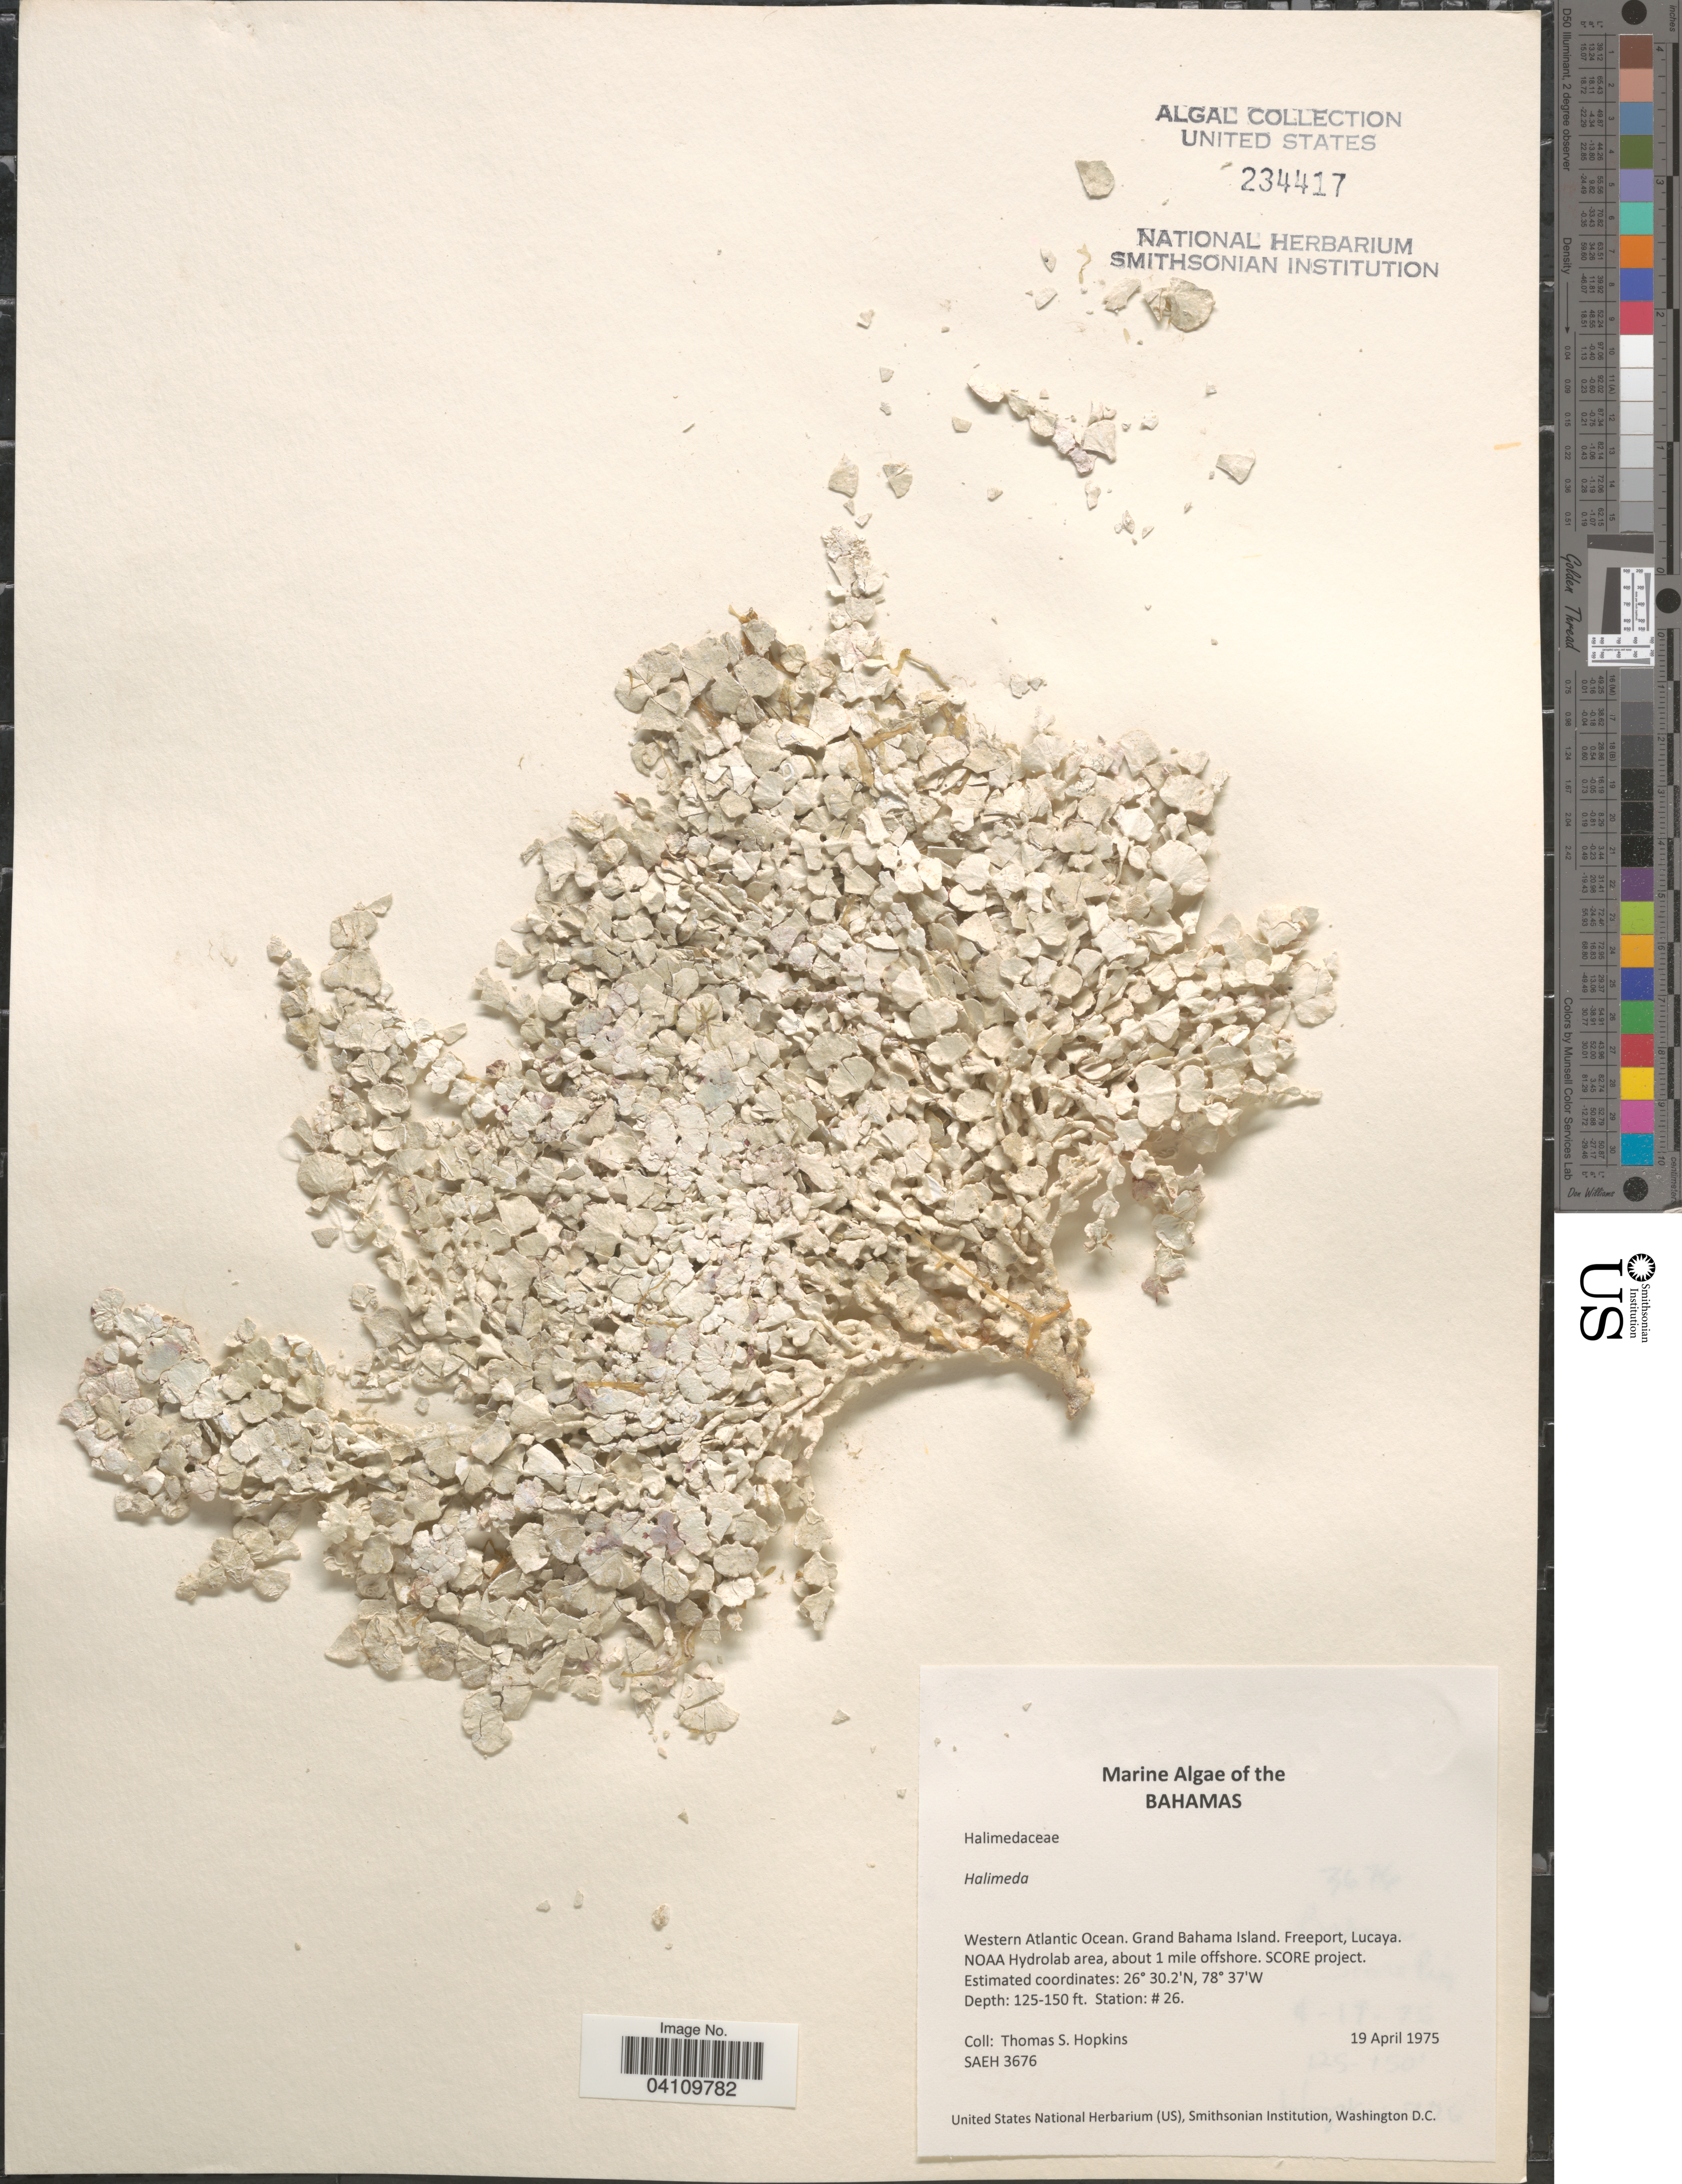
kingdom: Plantae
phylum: Chlorophyta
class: Ulvophyceae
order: Bryopsidales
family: Halimedaceae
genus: Halimeda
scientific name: Halimeda sp.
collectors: T. Hopkins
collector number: SAEH 3676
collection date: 1975-04-19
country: Bahamas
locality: Western Atlantic Ocean. Grand Bahama Island. Freeport, Lucaya. NOAA Hydrolab area, about 1 mile offshore. SCORE project. Station: # 26.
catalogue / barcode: US 234417